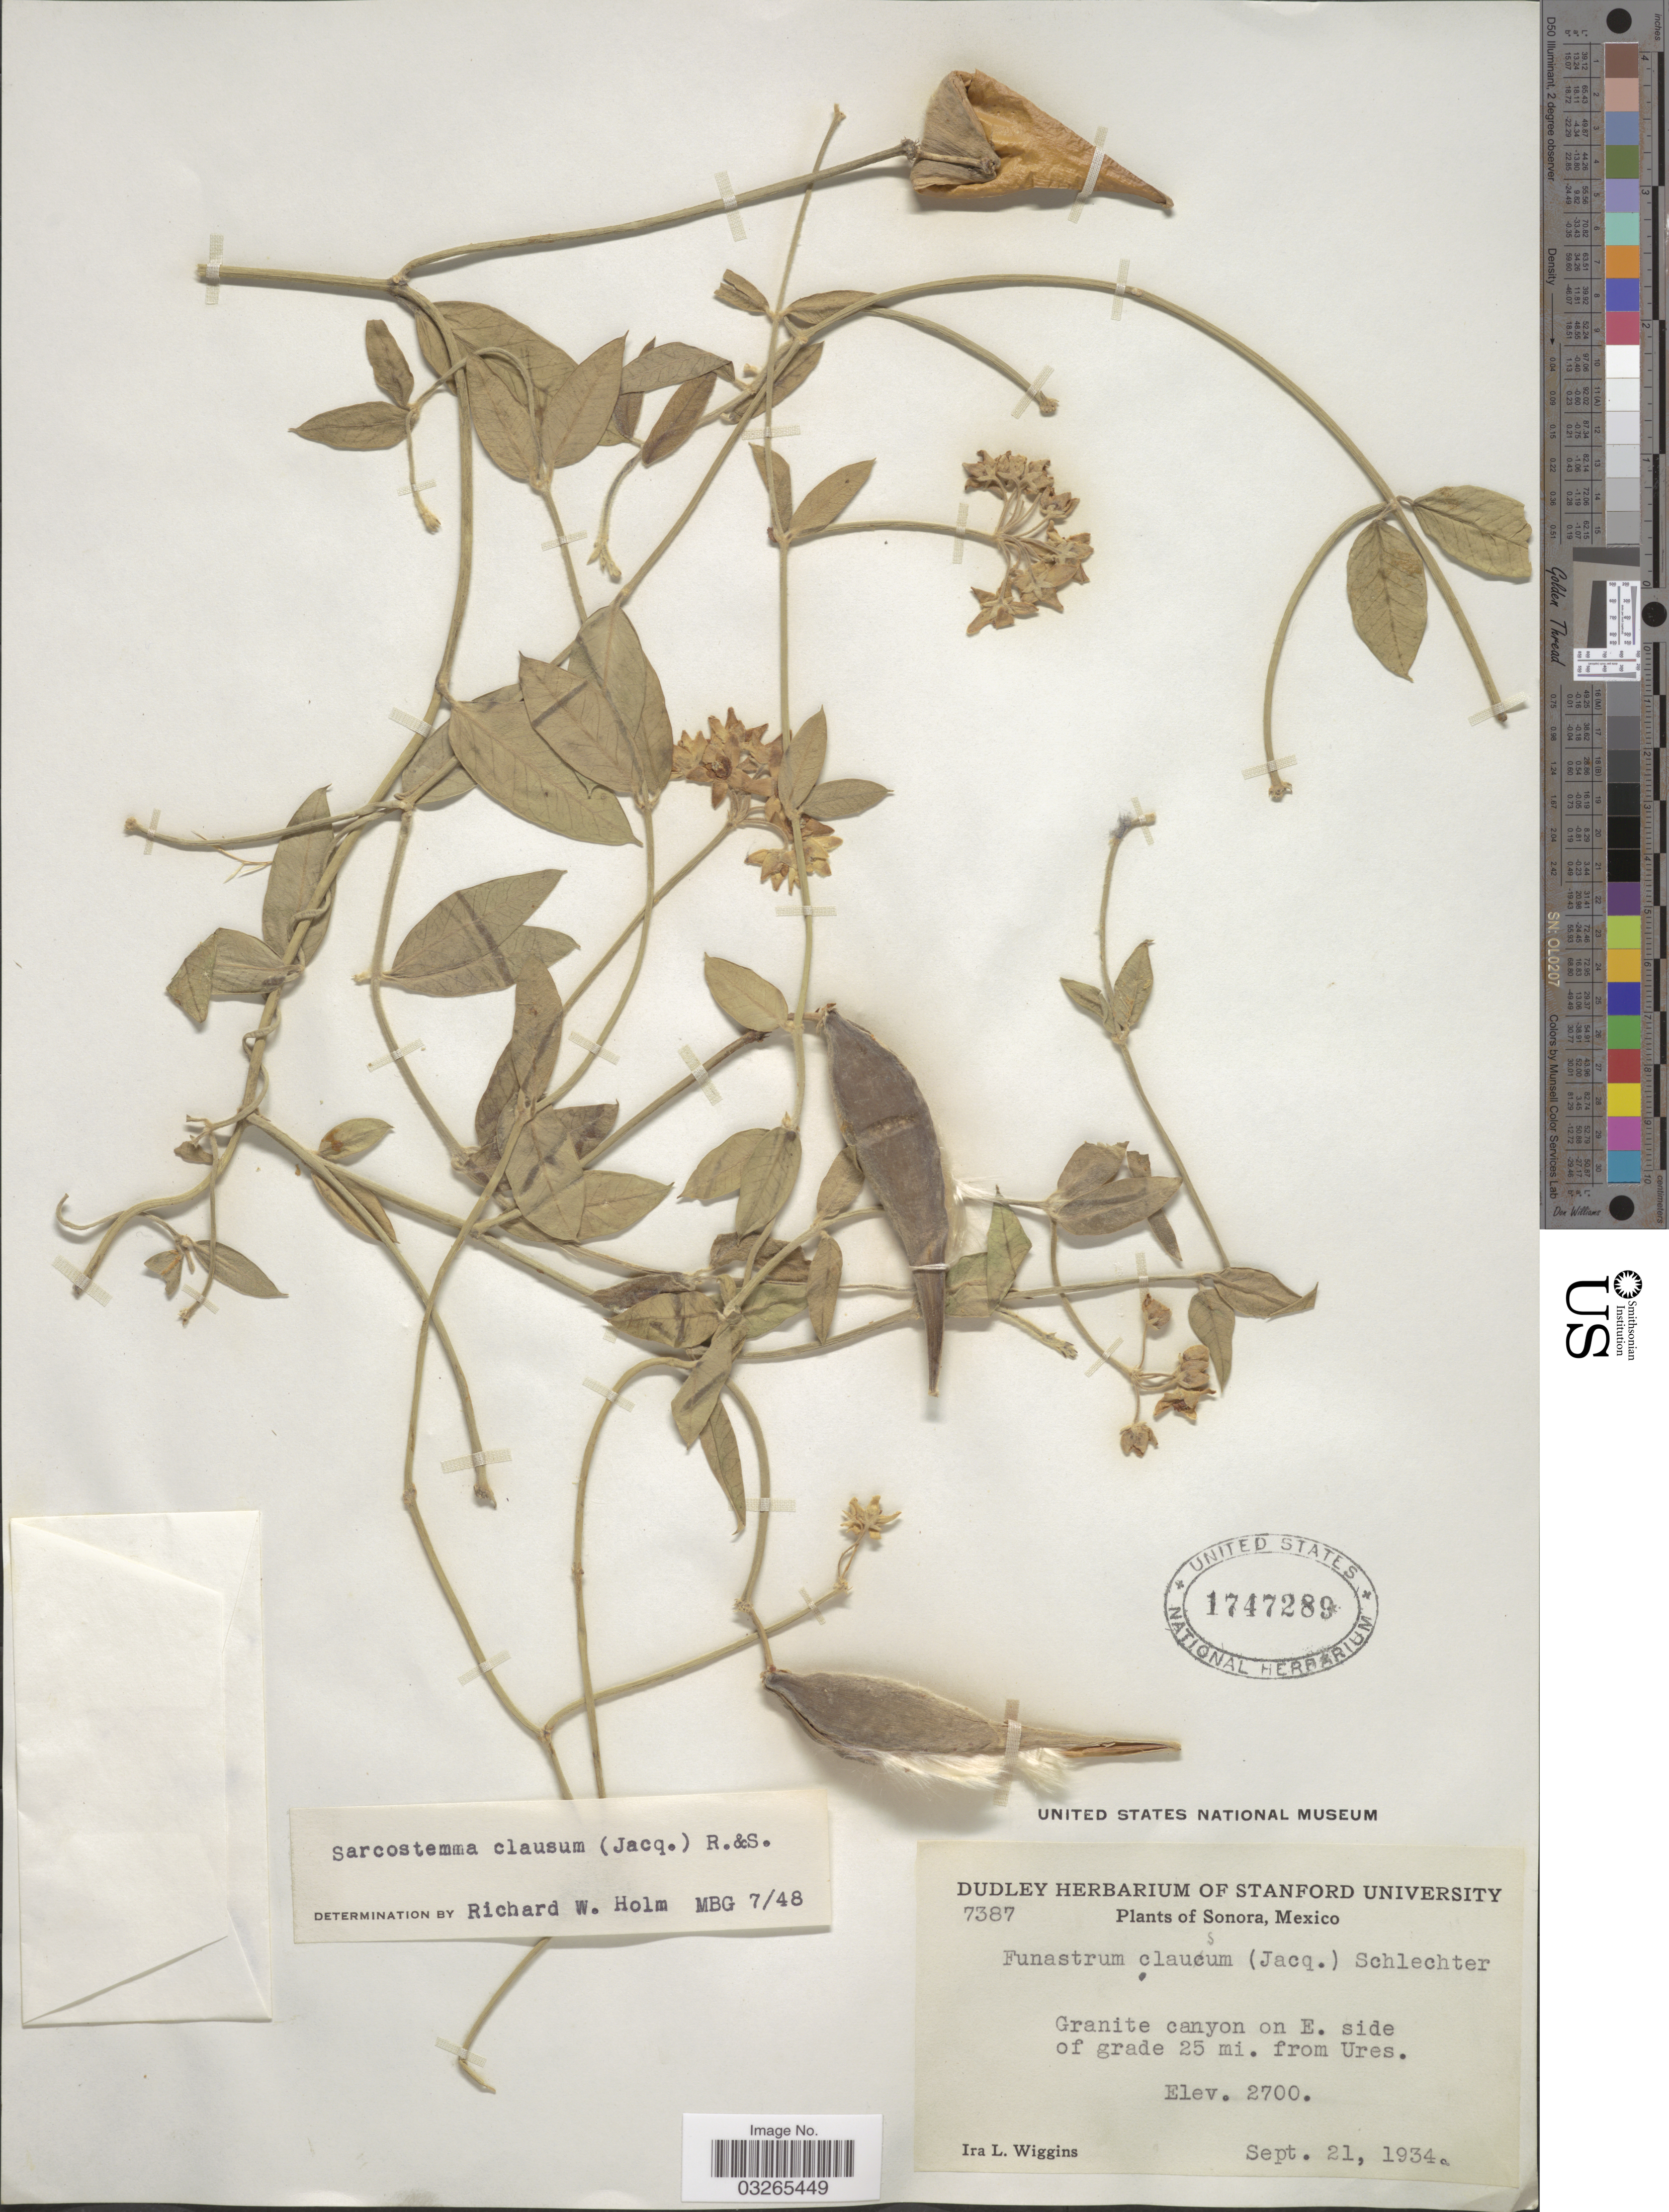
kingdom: Plantae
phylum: Tracheophyta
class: Magnoliopsida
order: Gentianales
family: Apocynaceae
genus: Sarcostemma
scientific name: Sarcostemma clausum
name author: (Jacq.) Schult.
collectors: I. L. Wiggins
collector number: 7387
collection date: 1934-09-21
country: Mexico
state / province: Sonora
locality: Granite canyon on E. side of grade 25 mi. from Ures.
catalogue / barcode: US 1747289